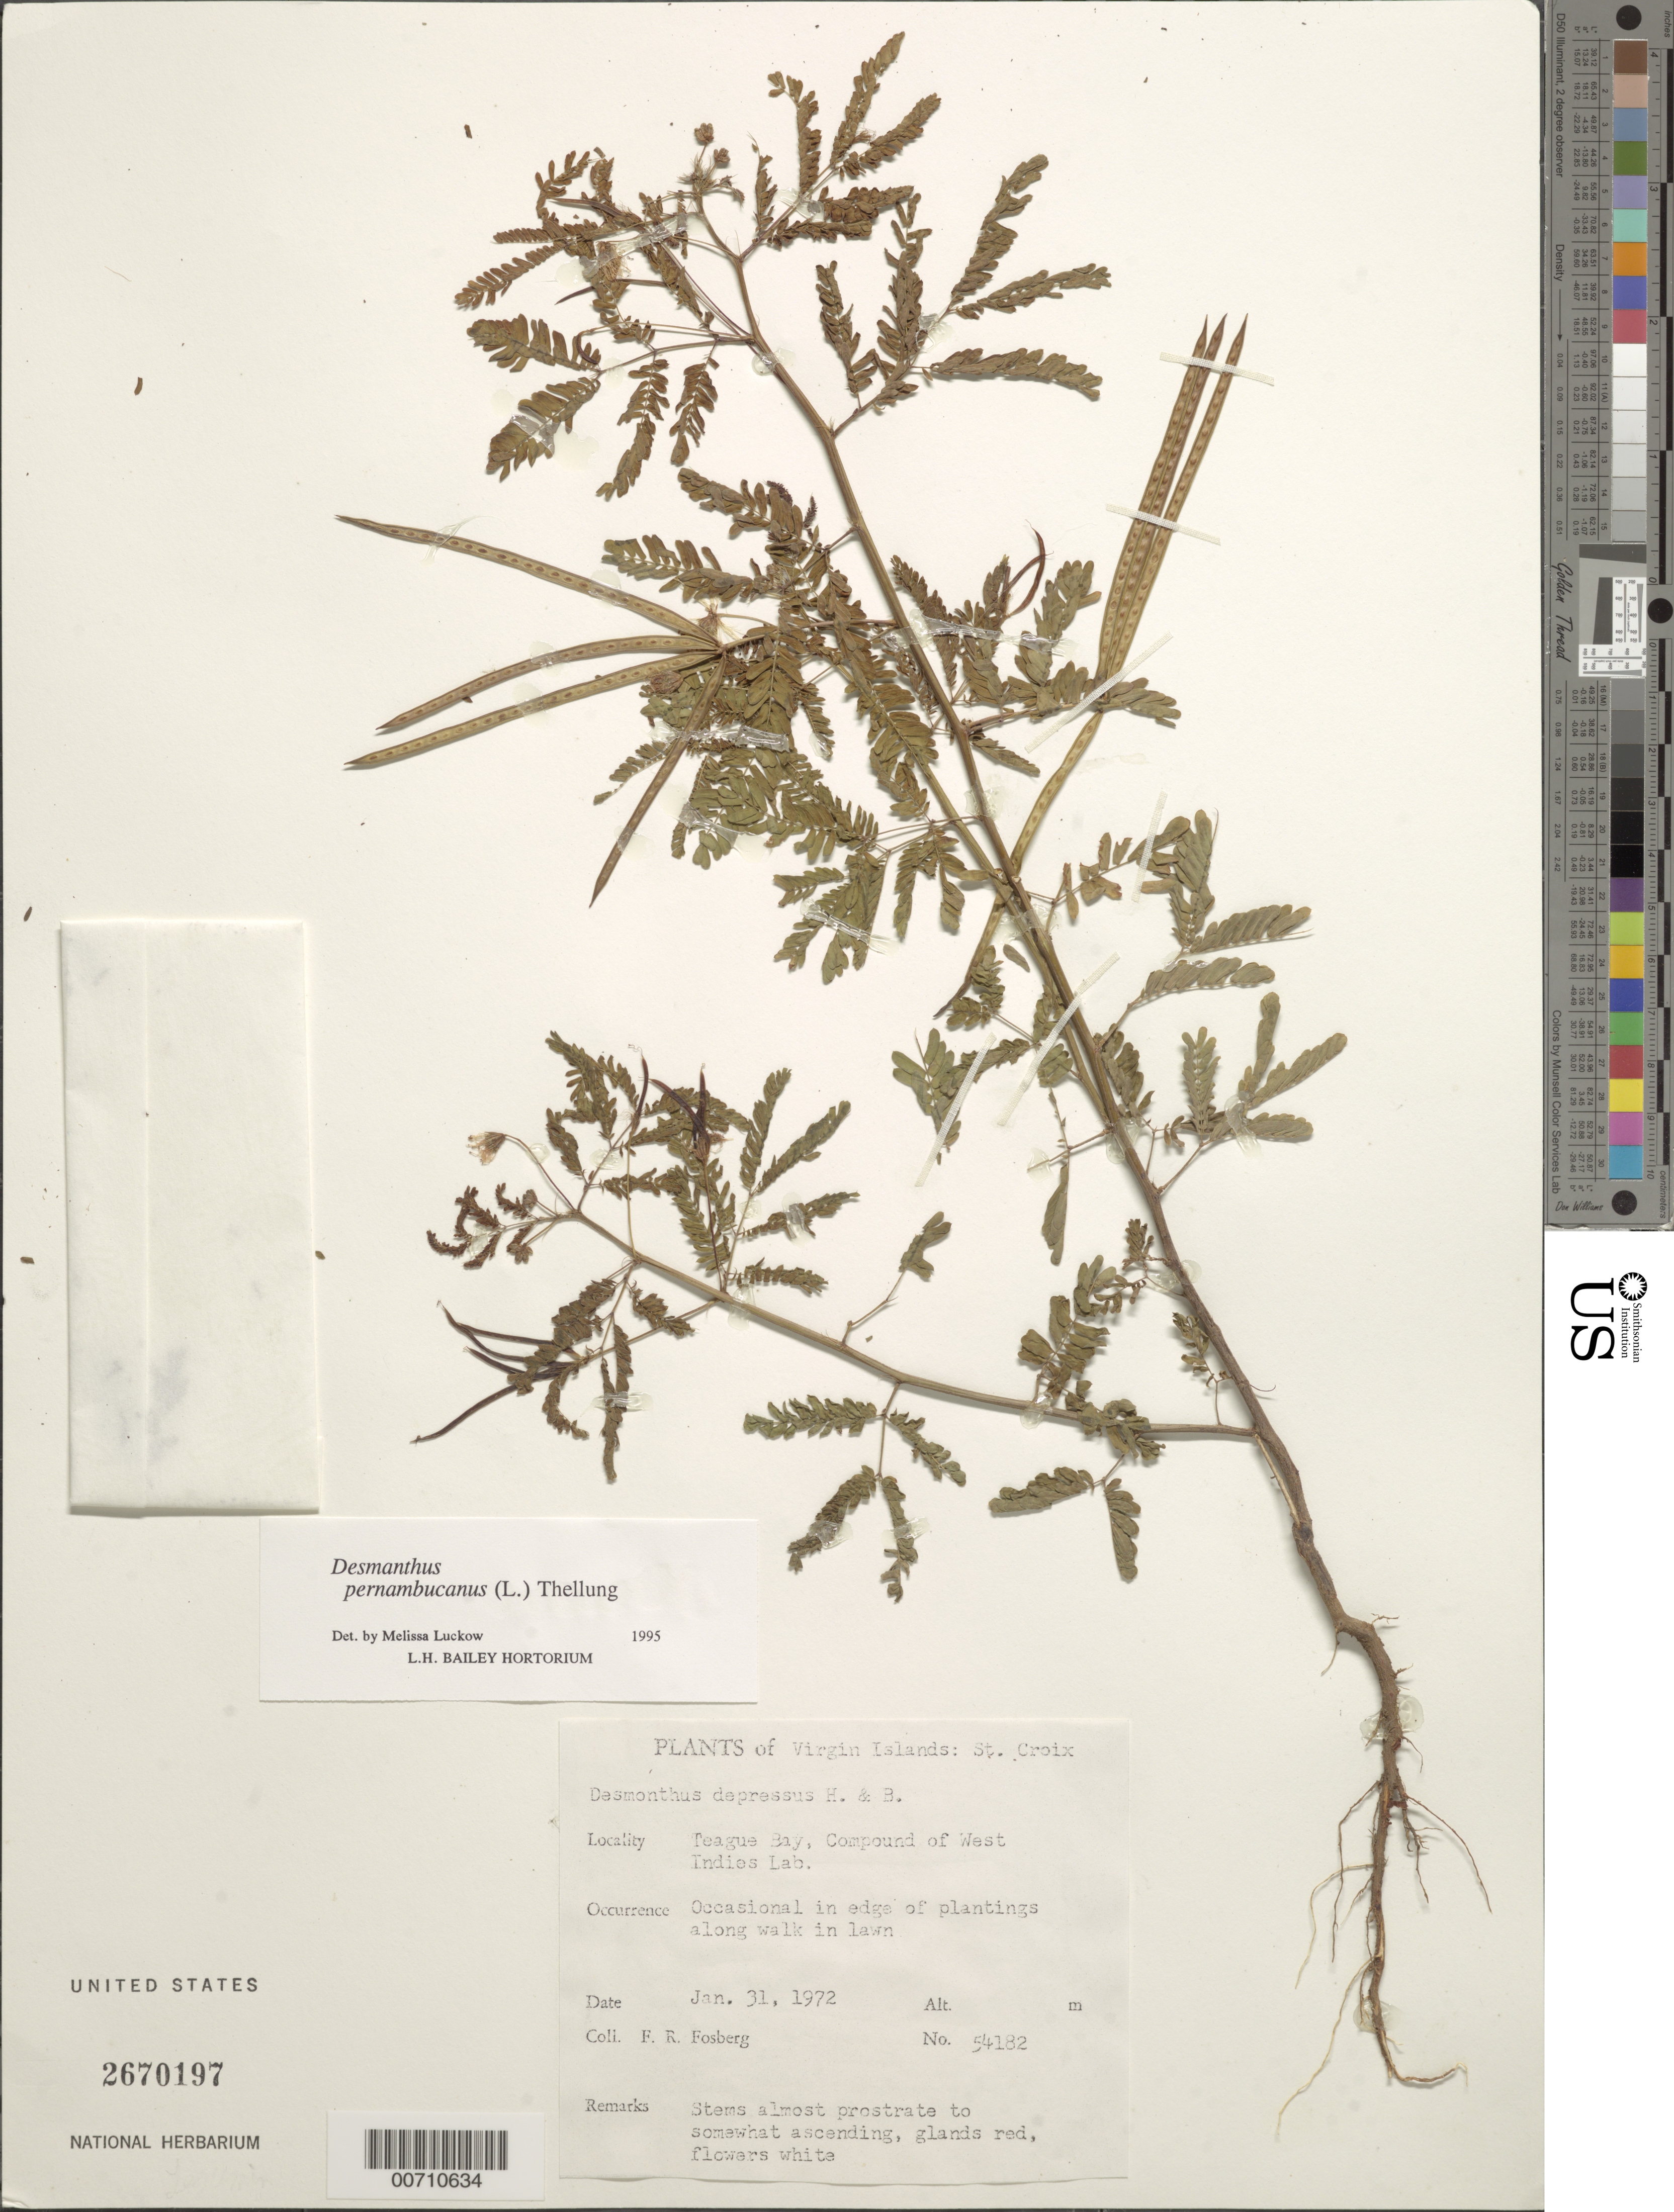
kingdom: Plantae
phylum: Tracheophyta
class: Magnoliopsida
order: Fabales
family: Fabaceae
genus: Desmanthus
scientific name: Desmanthus pernambucanus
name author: (L.) Thell.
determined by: Luckow, M. A.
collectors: F. R. Fosberg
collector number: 54182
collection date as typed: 31 Jan 1972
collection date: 1972-01-31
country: U.S. Virgin Islands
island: St. Croix Island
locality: Teague Bay, Comound of West Indies Lab.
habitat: In edge of plantings along walk in lawn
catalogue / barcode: US 2670197